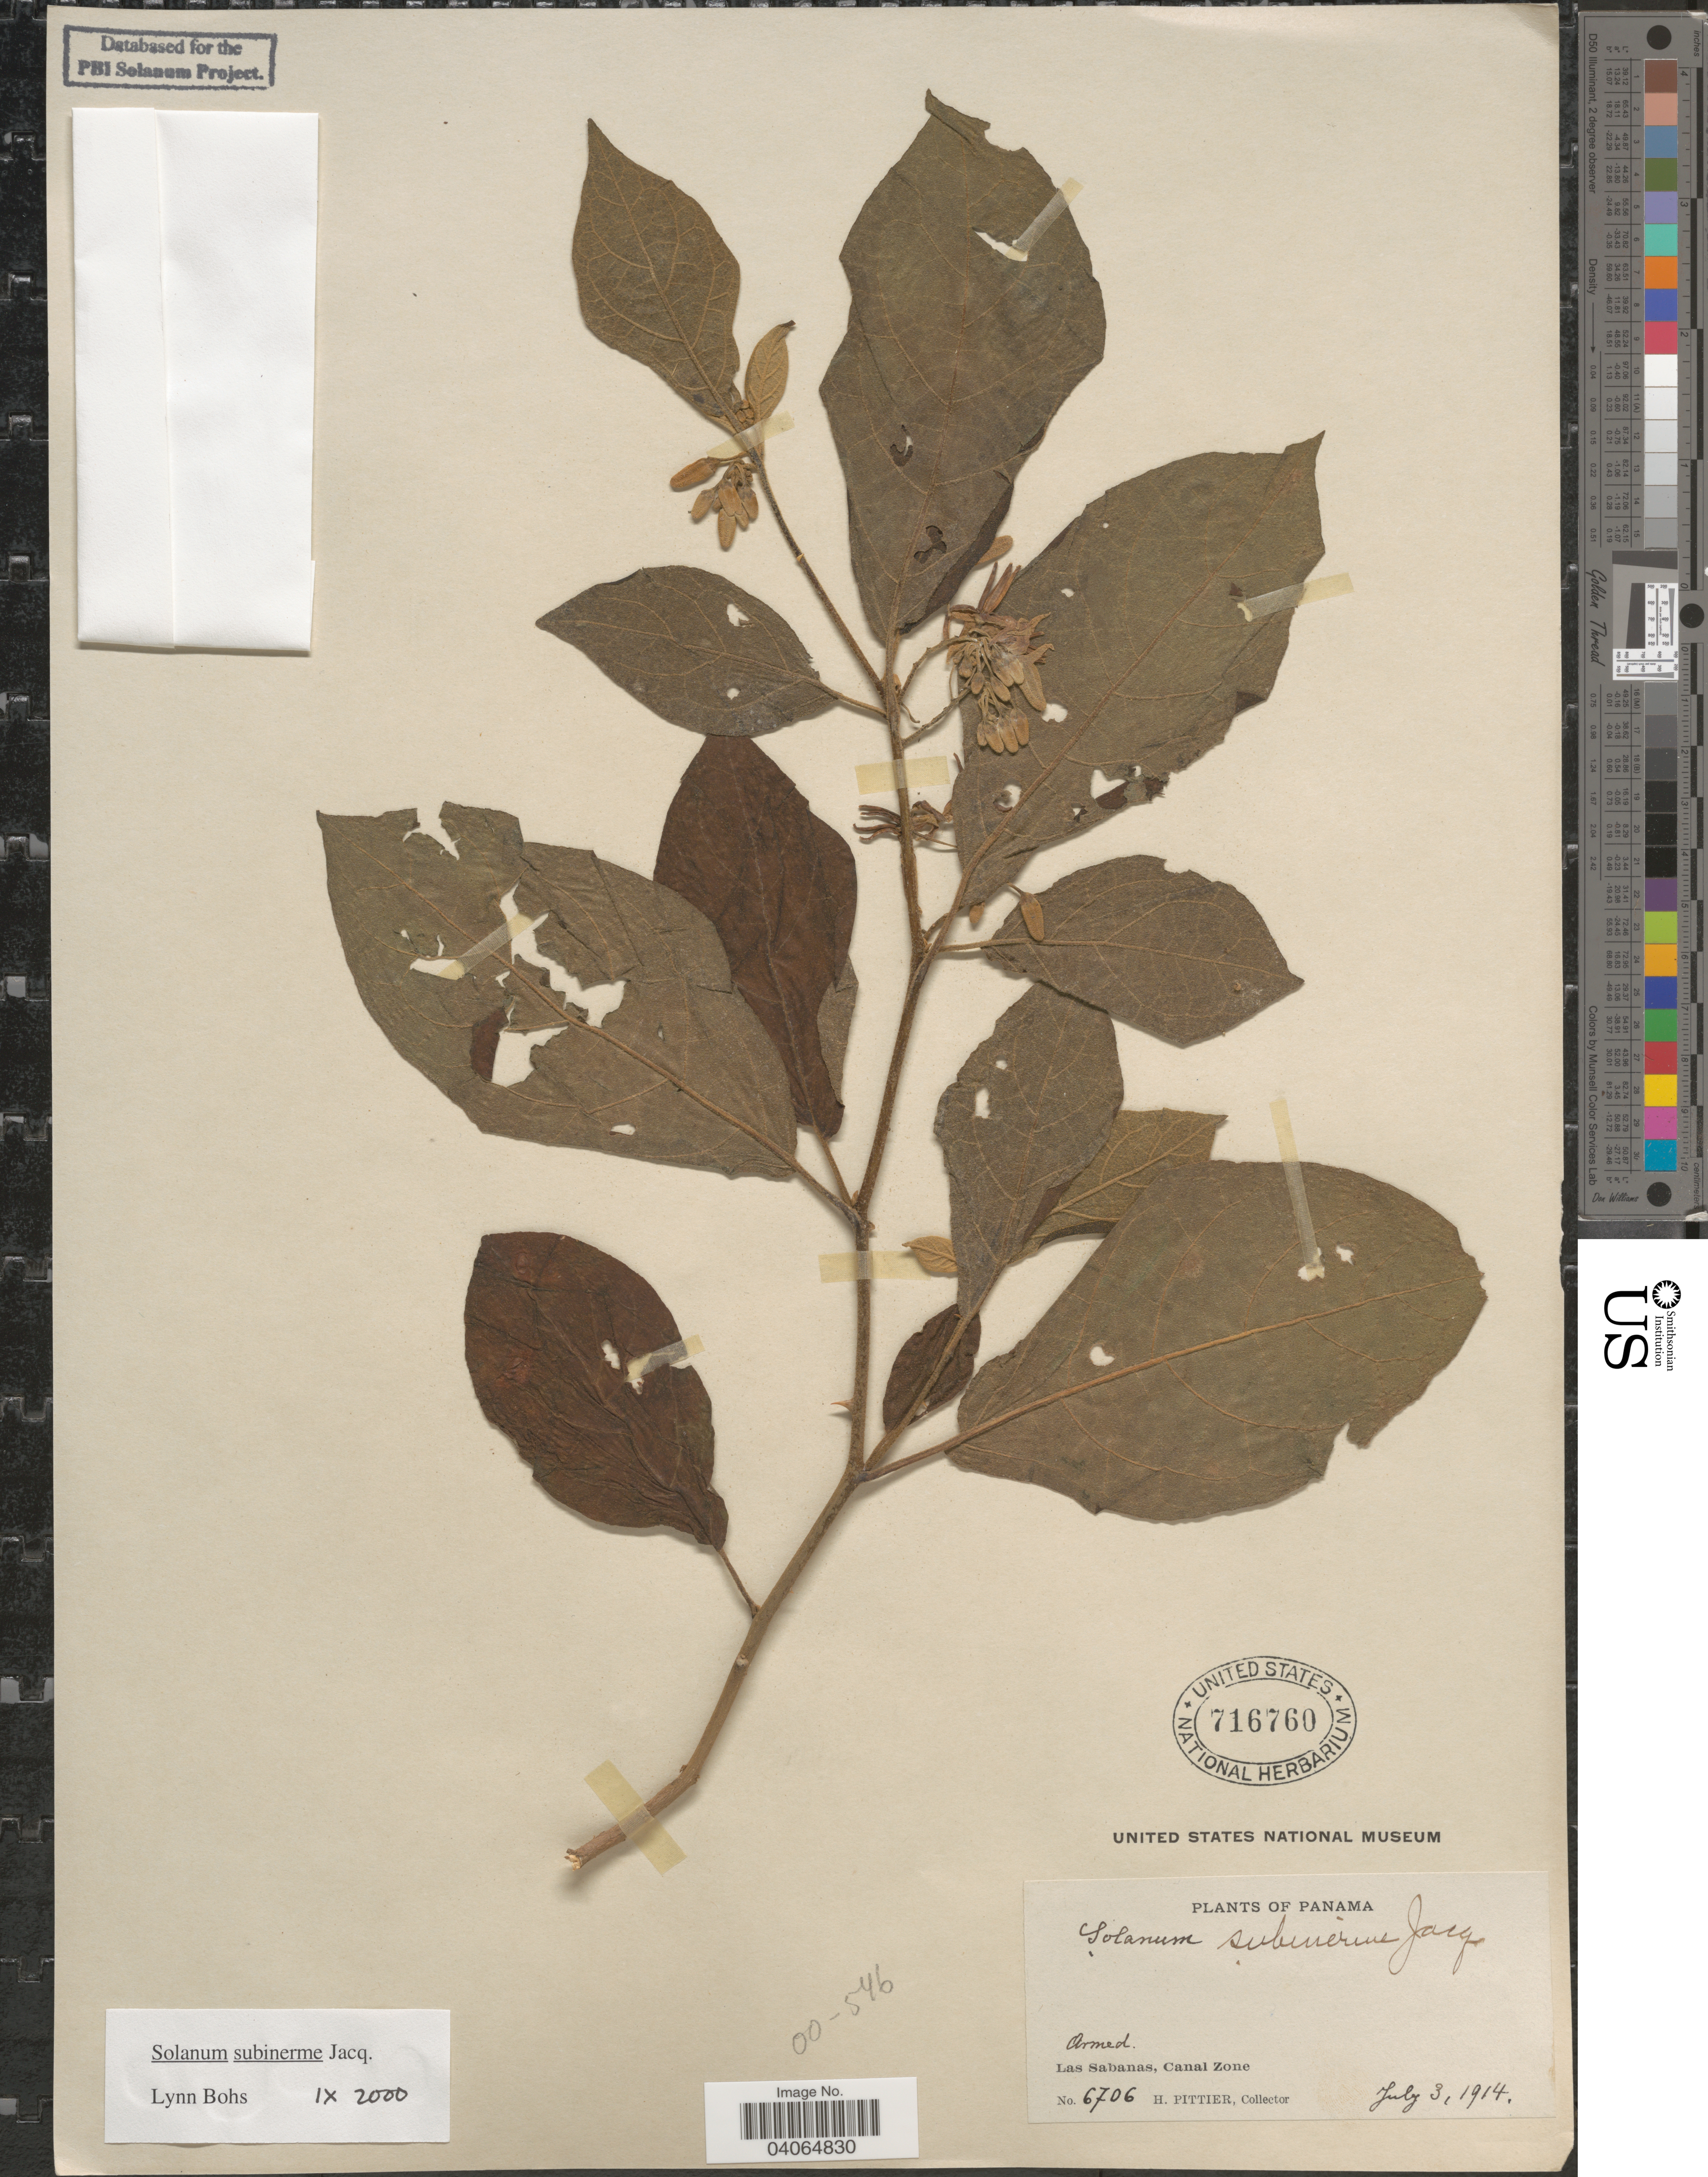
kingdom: Plantae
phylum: Tracheophyta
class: Magnoliopsida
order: Solanales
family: Solanaceae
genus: Solanum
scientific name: Solanum subinerme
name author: Jacq.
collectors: H. F. Pittier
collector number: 6706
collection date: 1914-07-03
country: Panama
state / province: Colón / Panamá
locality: Las Sabanas, Canal Zone.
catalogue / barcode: US 716760